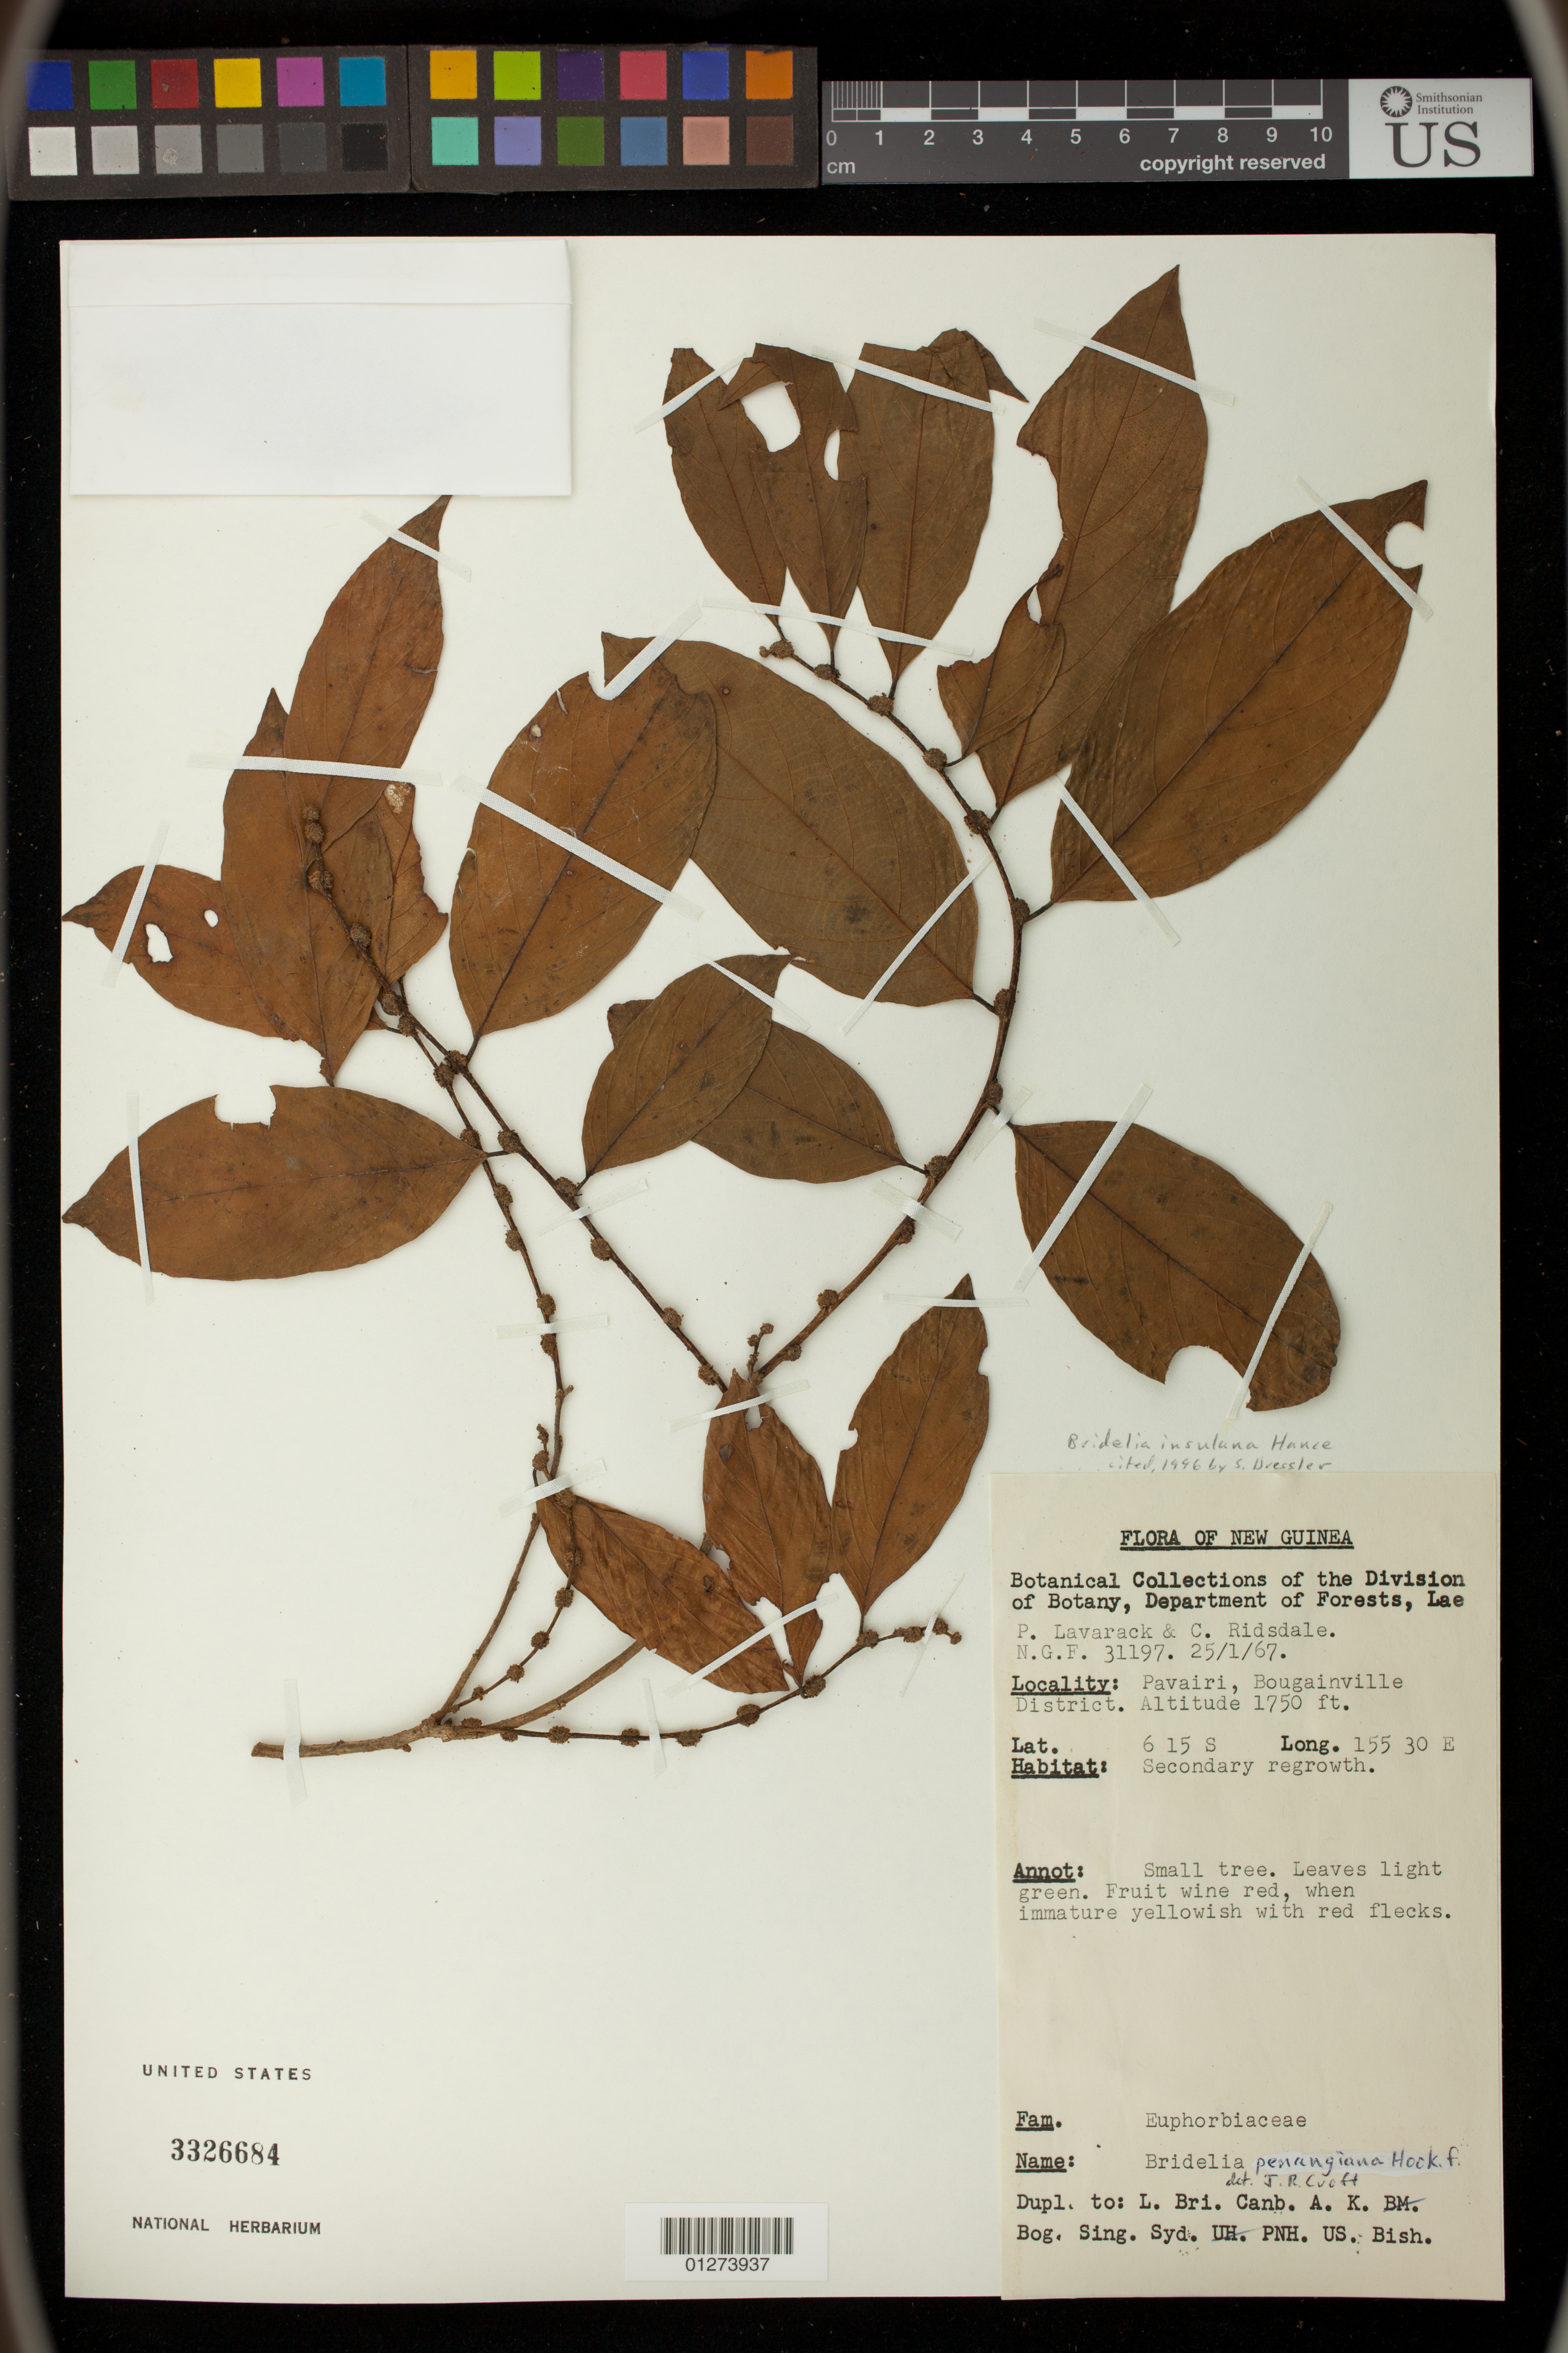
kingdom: Plantae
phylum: Tracheophyta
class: Magnoliopsida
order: Malpighiales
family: Phyllanthaceae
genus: Bridelia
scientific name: Bridelia insulana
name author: Hance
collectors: P. Lavarack & C. E. Ridsdale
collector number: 31197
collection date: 1967-01-25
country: Papua New Guinea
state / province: Bougainville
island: Bougainville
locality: Pavairi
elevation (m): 533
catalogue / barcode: US 3326684